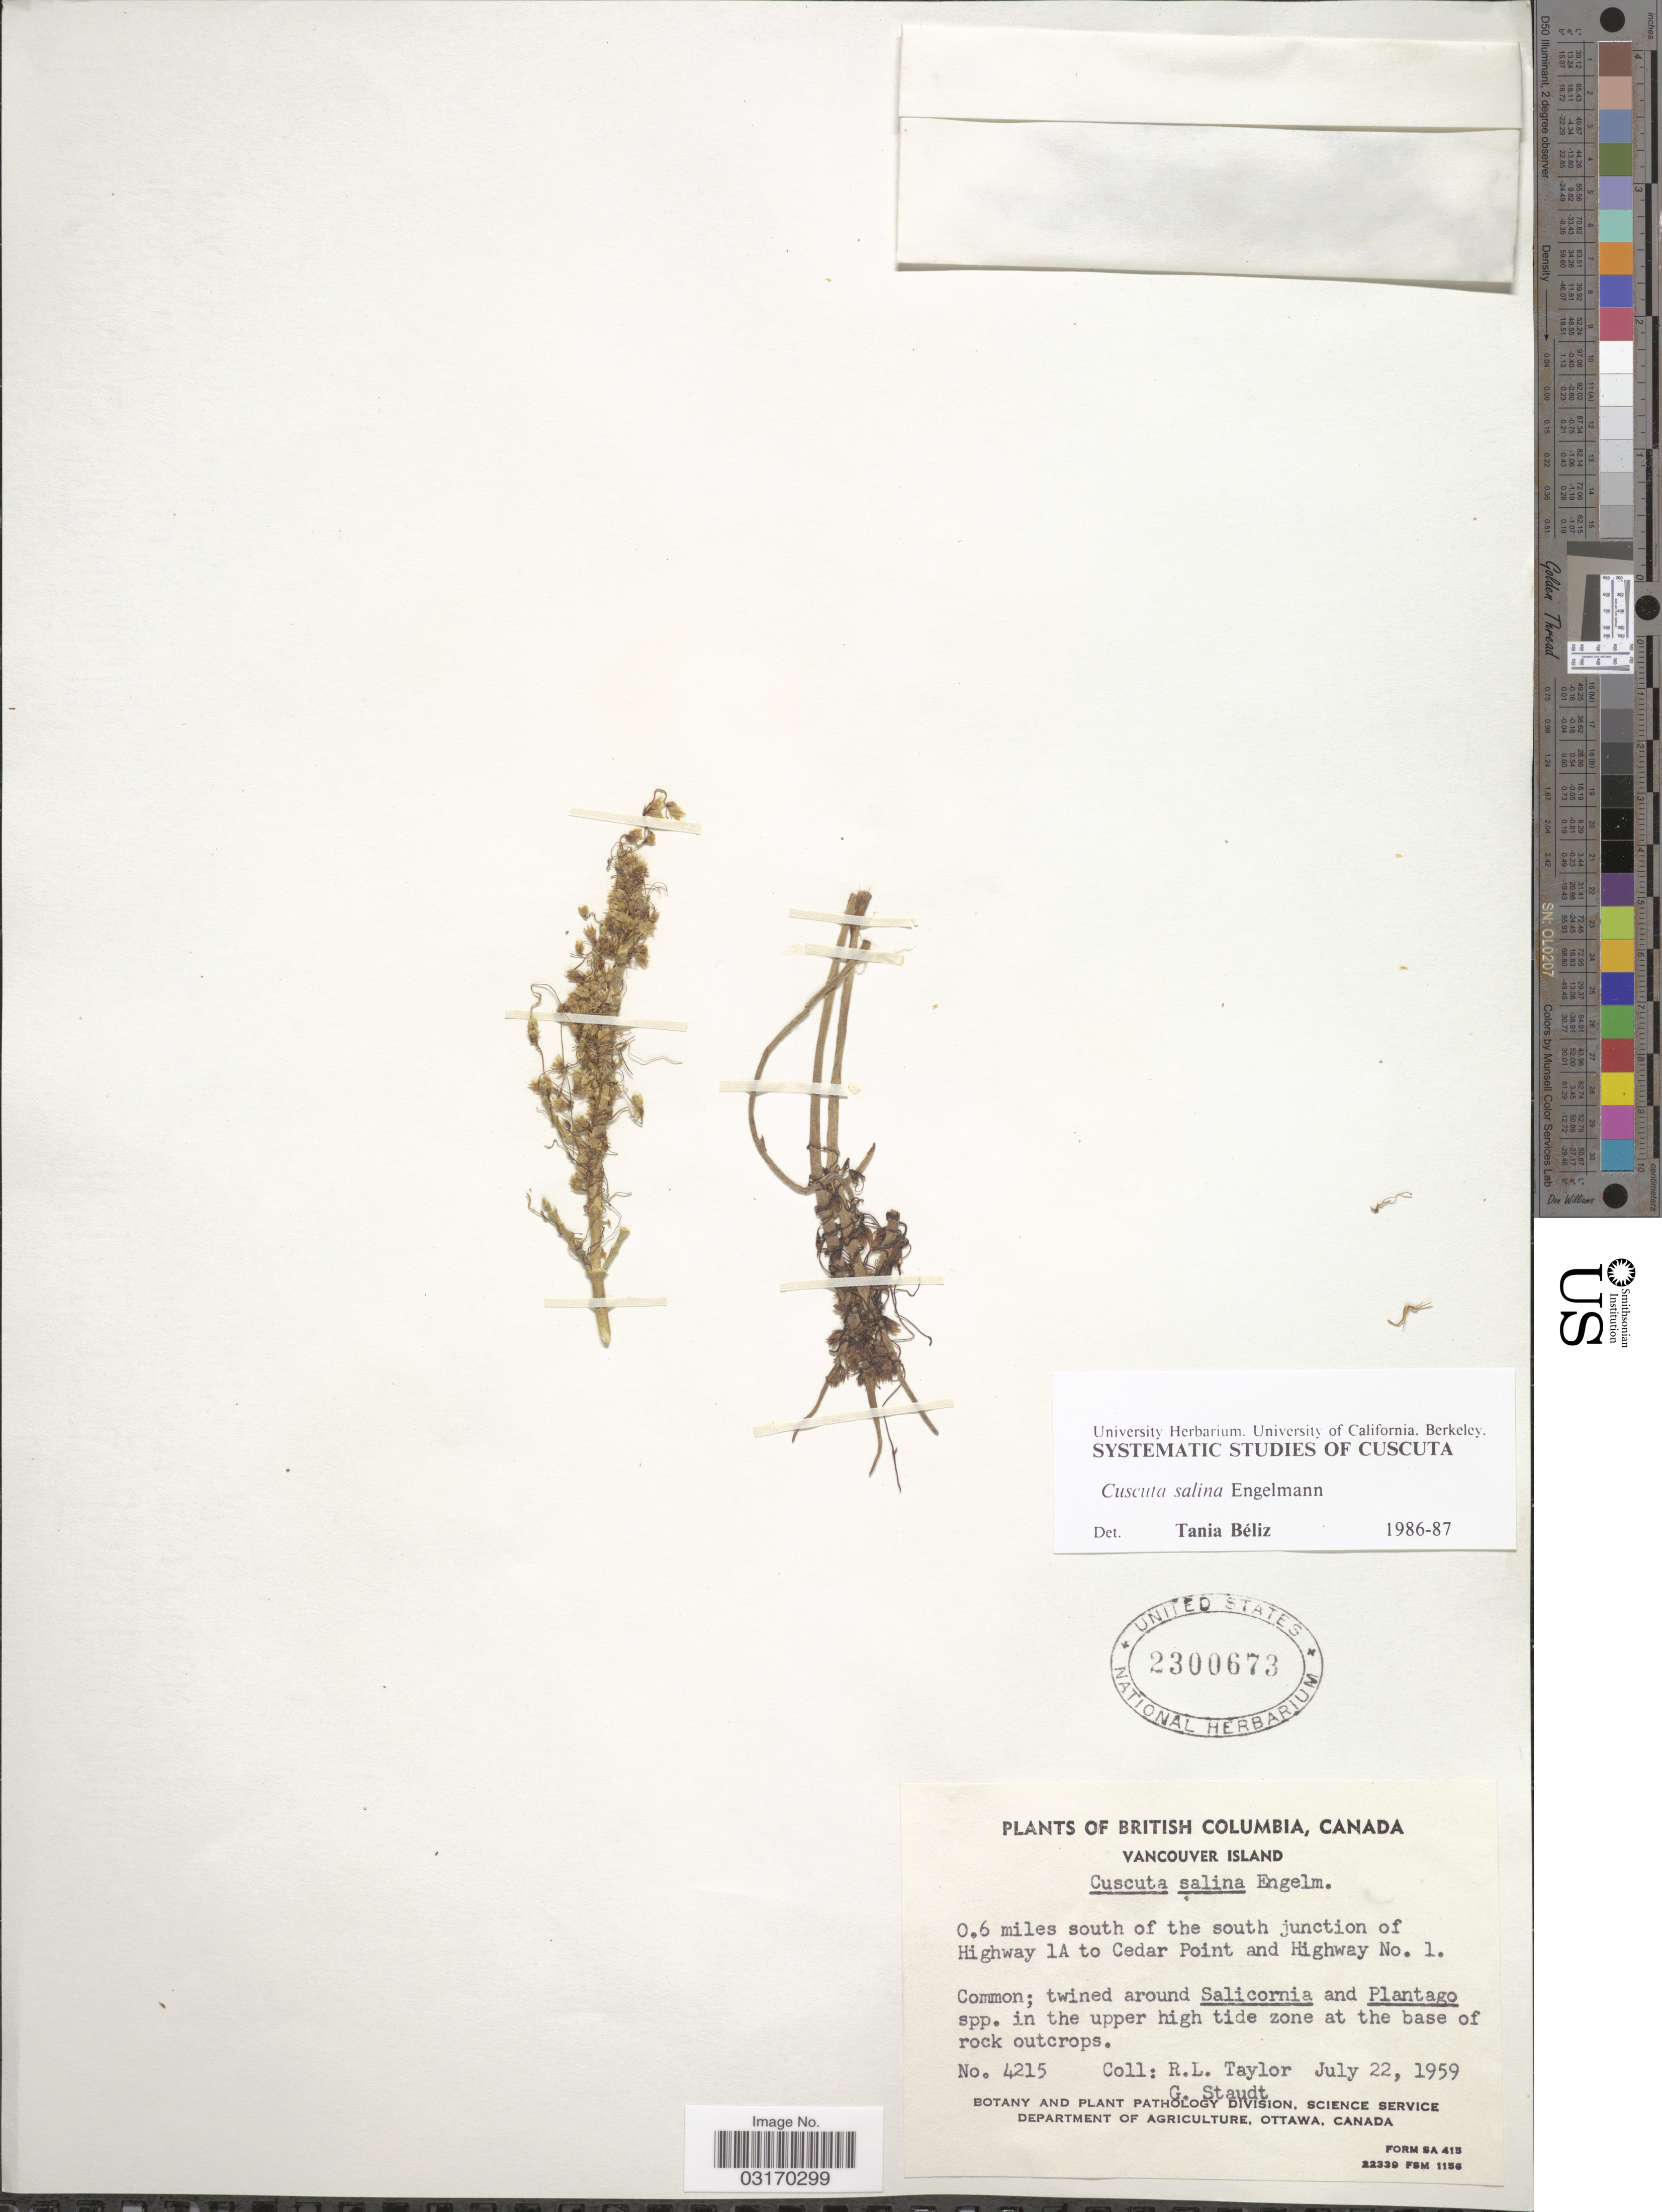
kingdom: Plantae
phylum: Tracheophyta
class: Magnoliopsida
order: Solanales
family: Convolvulaceae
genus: Cuscuta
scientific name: Cuscuta salina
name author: Engelm.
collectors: R. Taylor & G. Staudt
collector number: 4215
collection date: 1959-07-22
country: Canada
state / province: British Columbia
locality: Vancouver Island. 0.6 miles south of the south junction of Highway 1A to Cedar Point and Highway No. 1.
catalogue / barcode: US 2300673